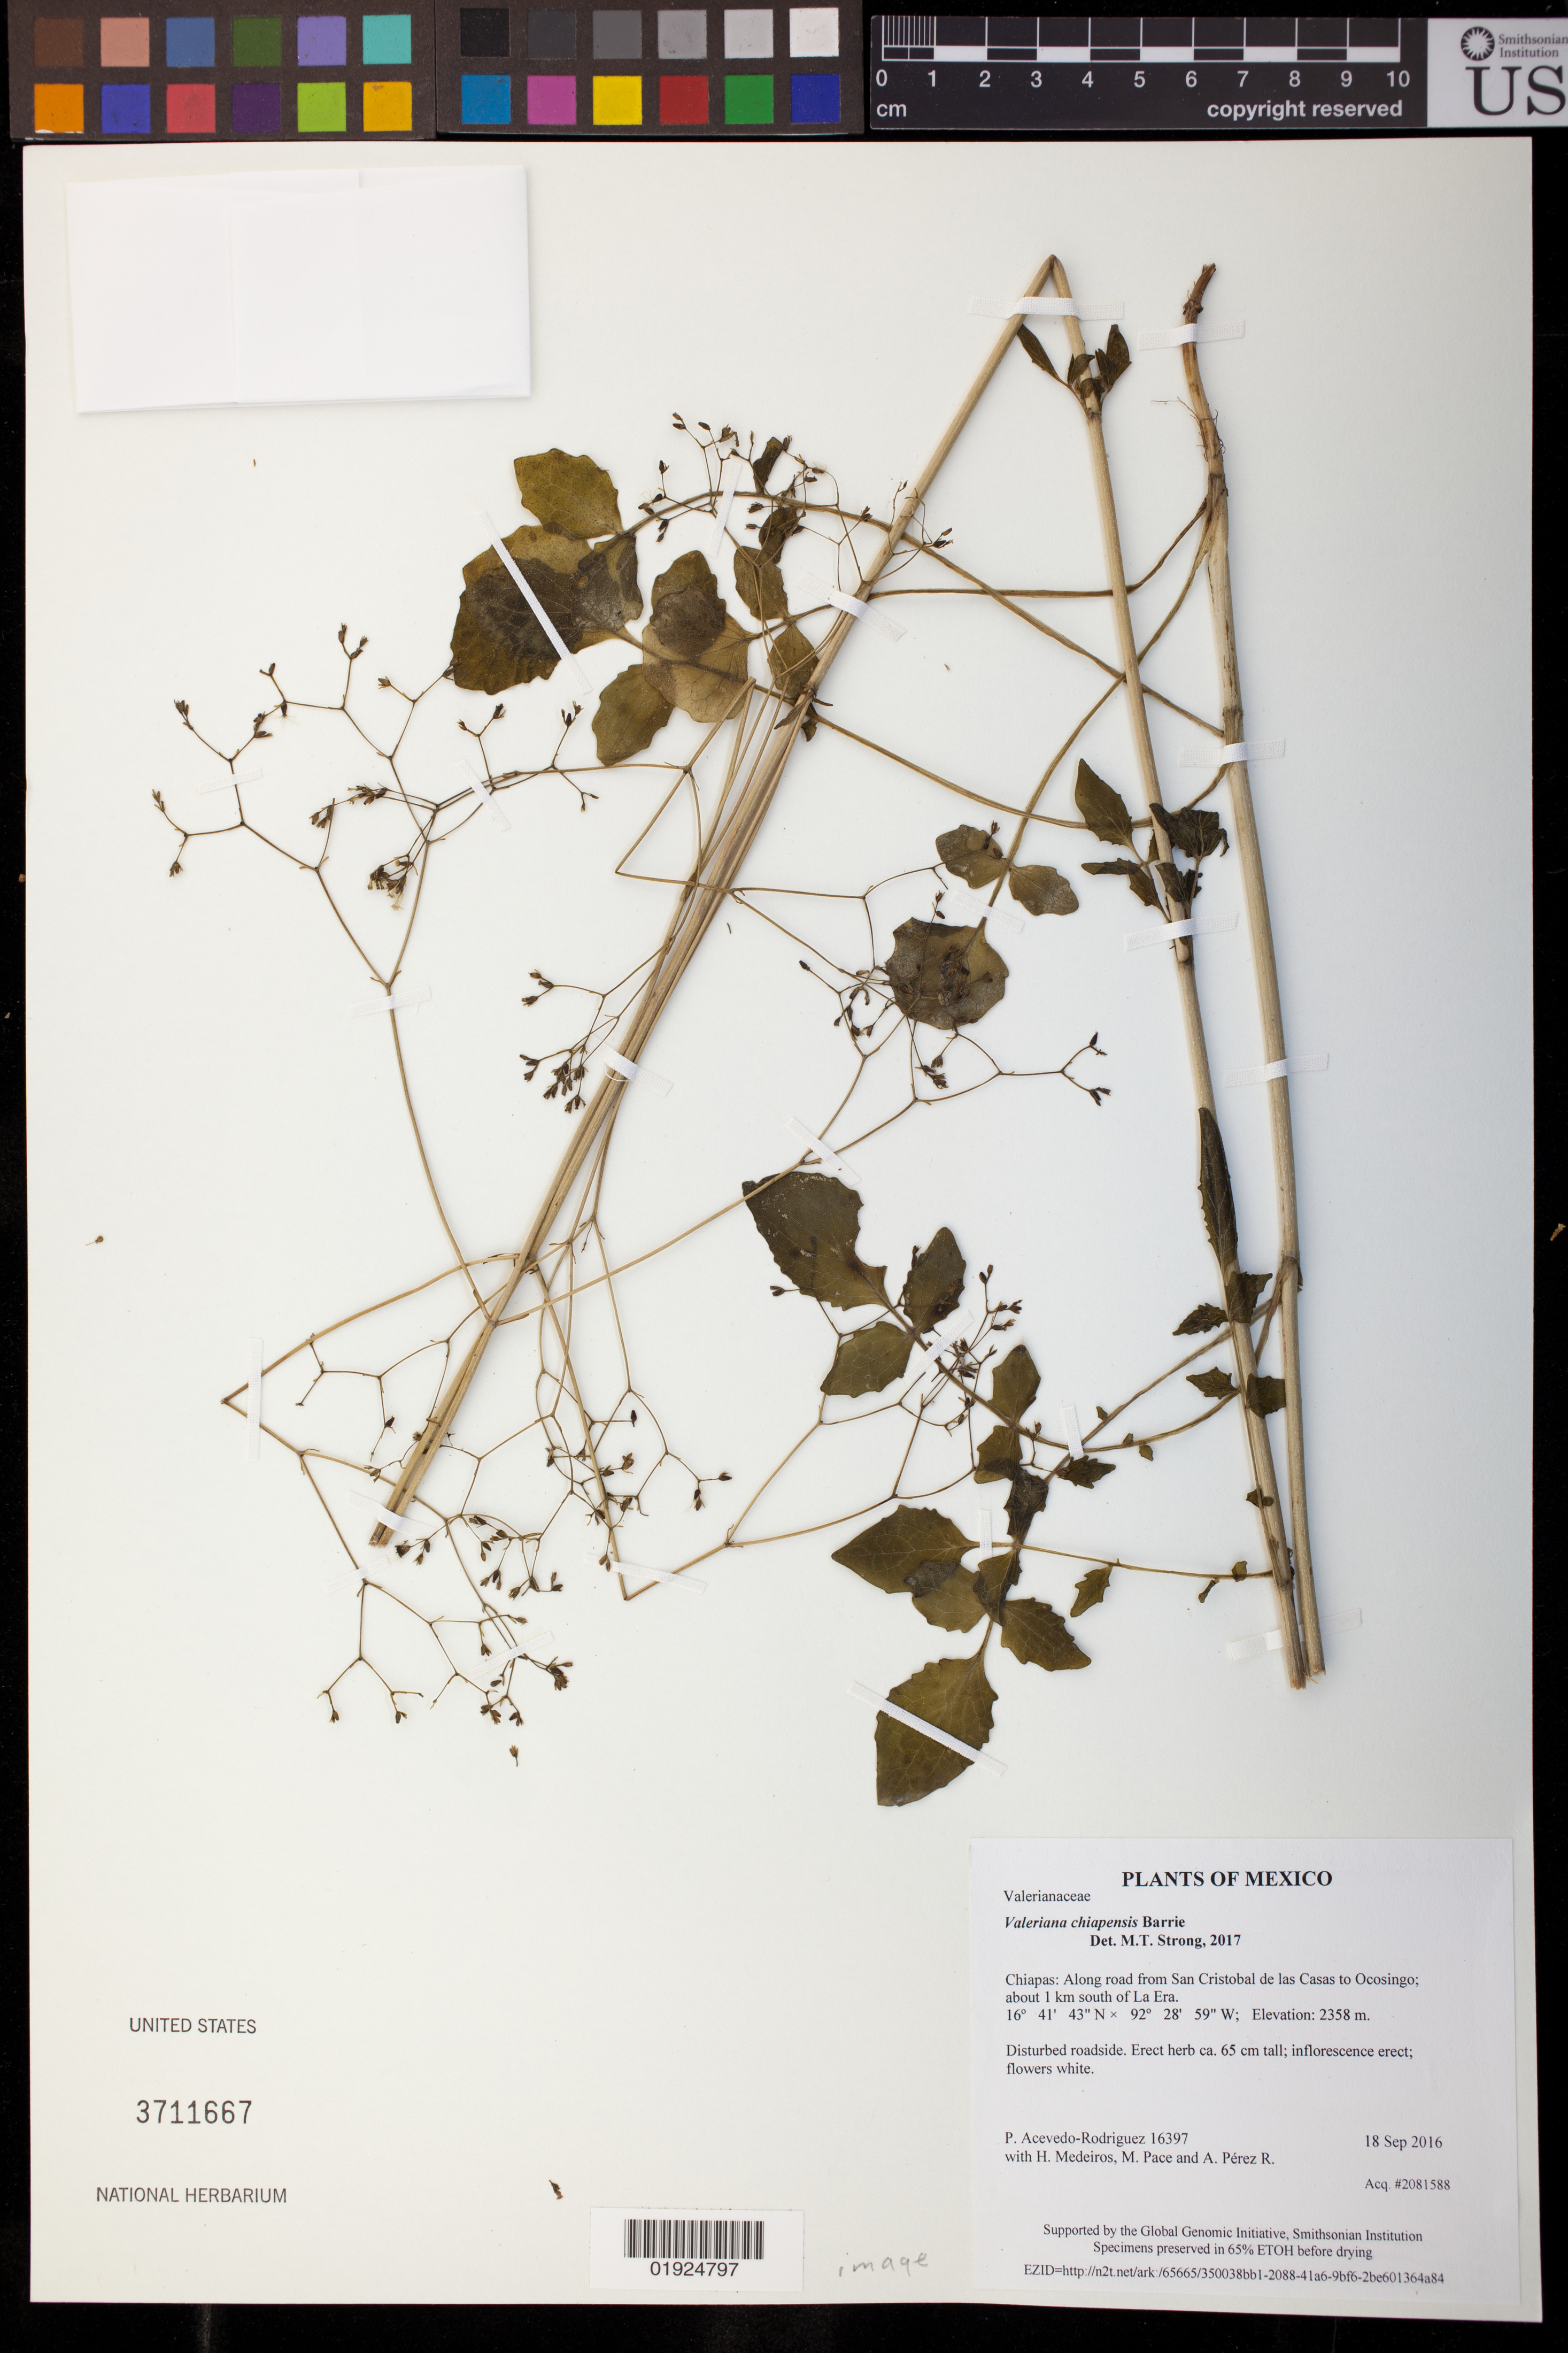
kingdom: Plantae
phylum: Tracheophyta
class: Magnoliopsida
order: Dipsacales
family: Caprifoliaceae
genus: Valeriana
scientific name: Valeriana chiapensis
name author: Barrie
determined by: Strong, M. T., (US), Smithsonian Institution - National Museum of Natural History (UNITED STATES)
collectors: P. Acevedo-Rodr., H. Medeiros, M. R. Pace & A. Pérez R.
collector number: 16397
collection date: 2016-09-18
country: Mexico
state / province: Chiapas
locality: Along road from San Cristobal de las Casas to Ocosingo; about 1 km south of La Era.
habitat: disturbed roadside.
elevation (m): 2358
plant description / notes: US, NY, K, MO, F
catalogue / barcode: US 3711667